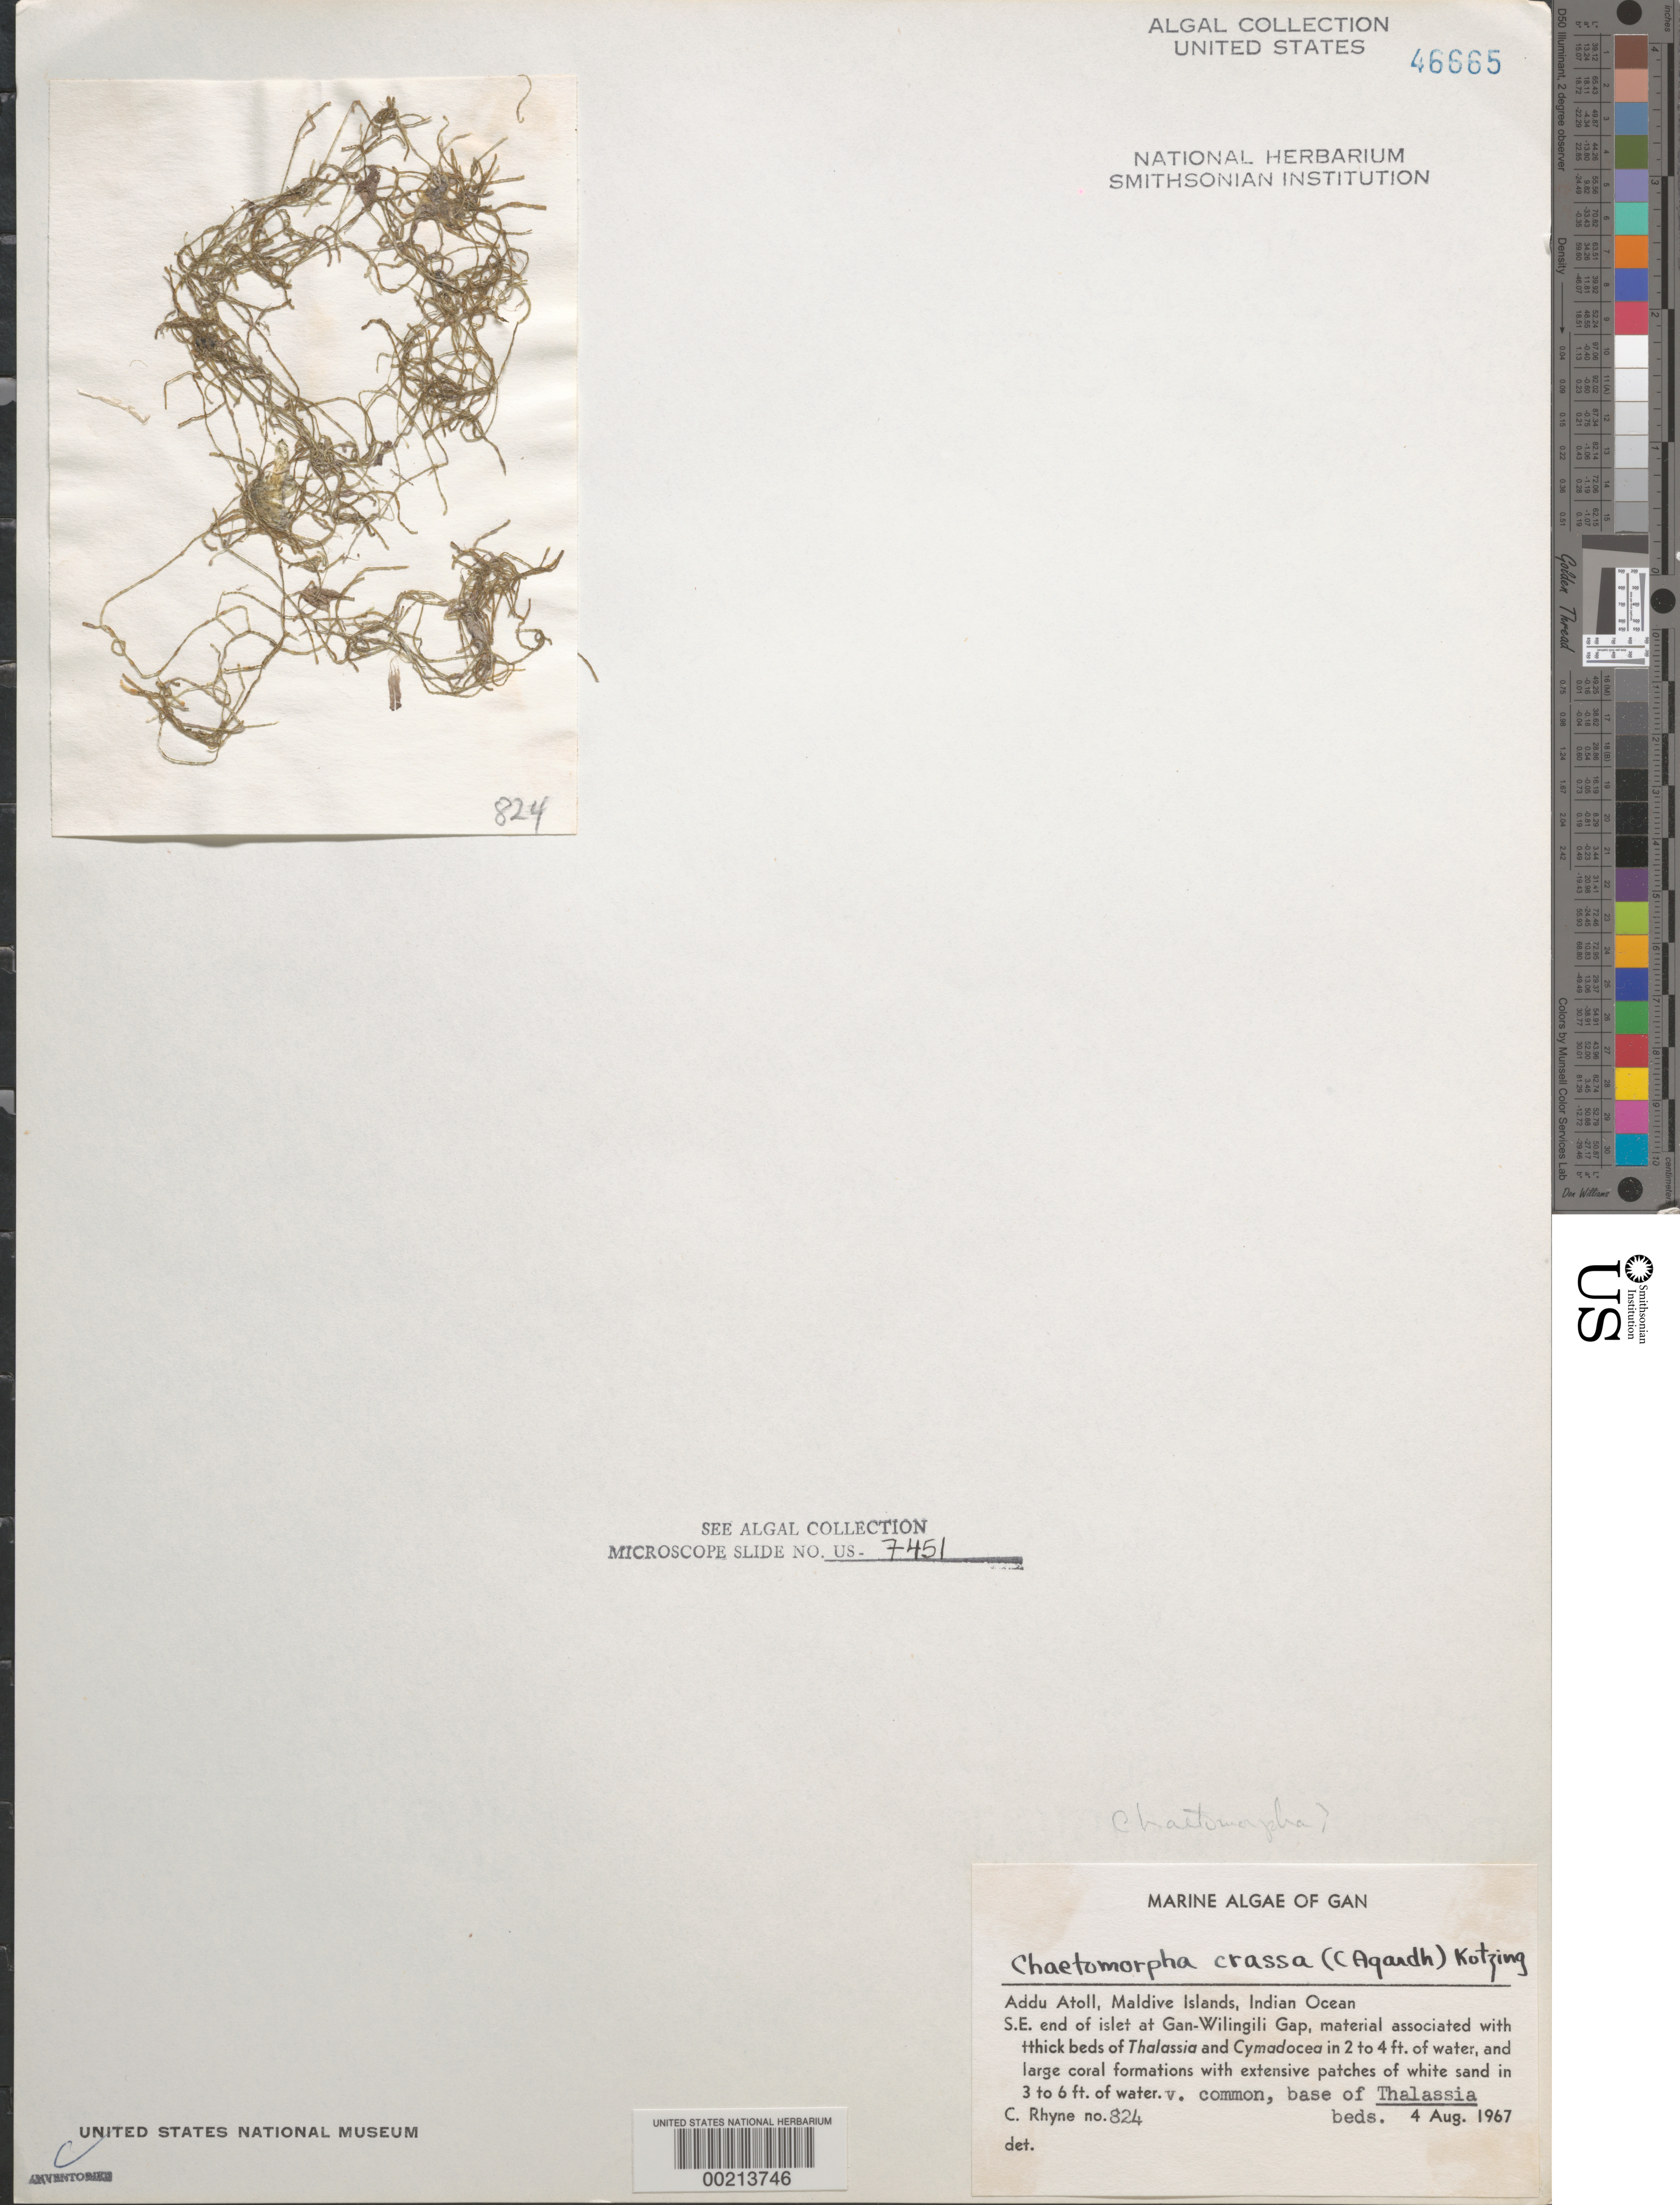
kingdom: Plantae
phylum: Chlorophyta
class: Ulvophyceae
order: Cladophorales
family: Cladophoraceae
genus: Chaetomorpha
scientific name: Chaetomorpha aerea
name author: (Dillwyn) Kütz.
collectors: C. Rhyne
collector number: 824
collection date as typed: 04 Aug 1967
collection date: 1967-08-04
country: Maldive Islands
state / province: Seenu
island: Gan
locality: Gan-Wilingili Gap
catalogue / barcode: US 46665